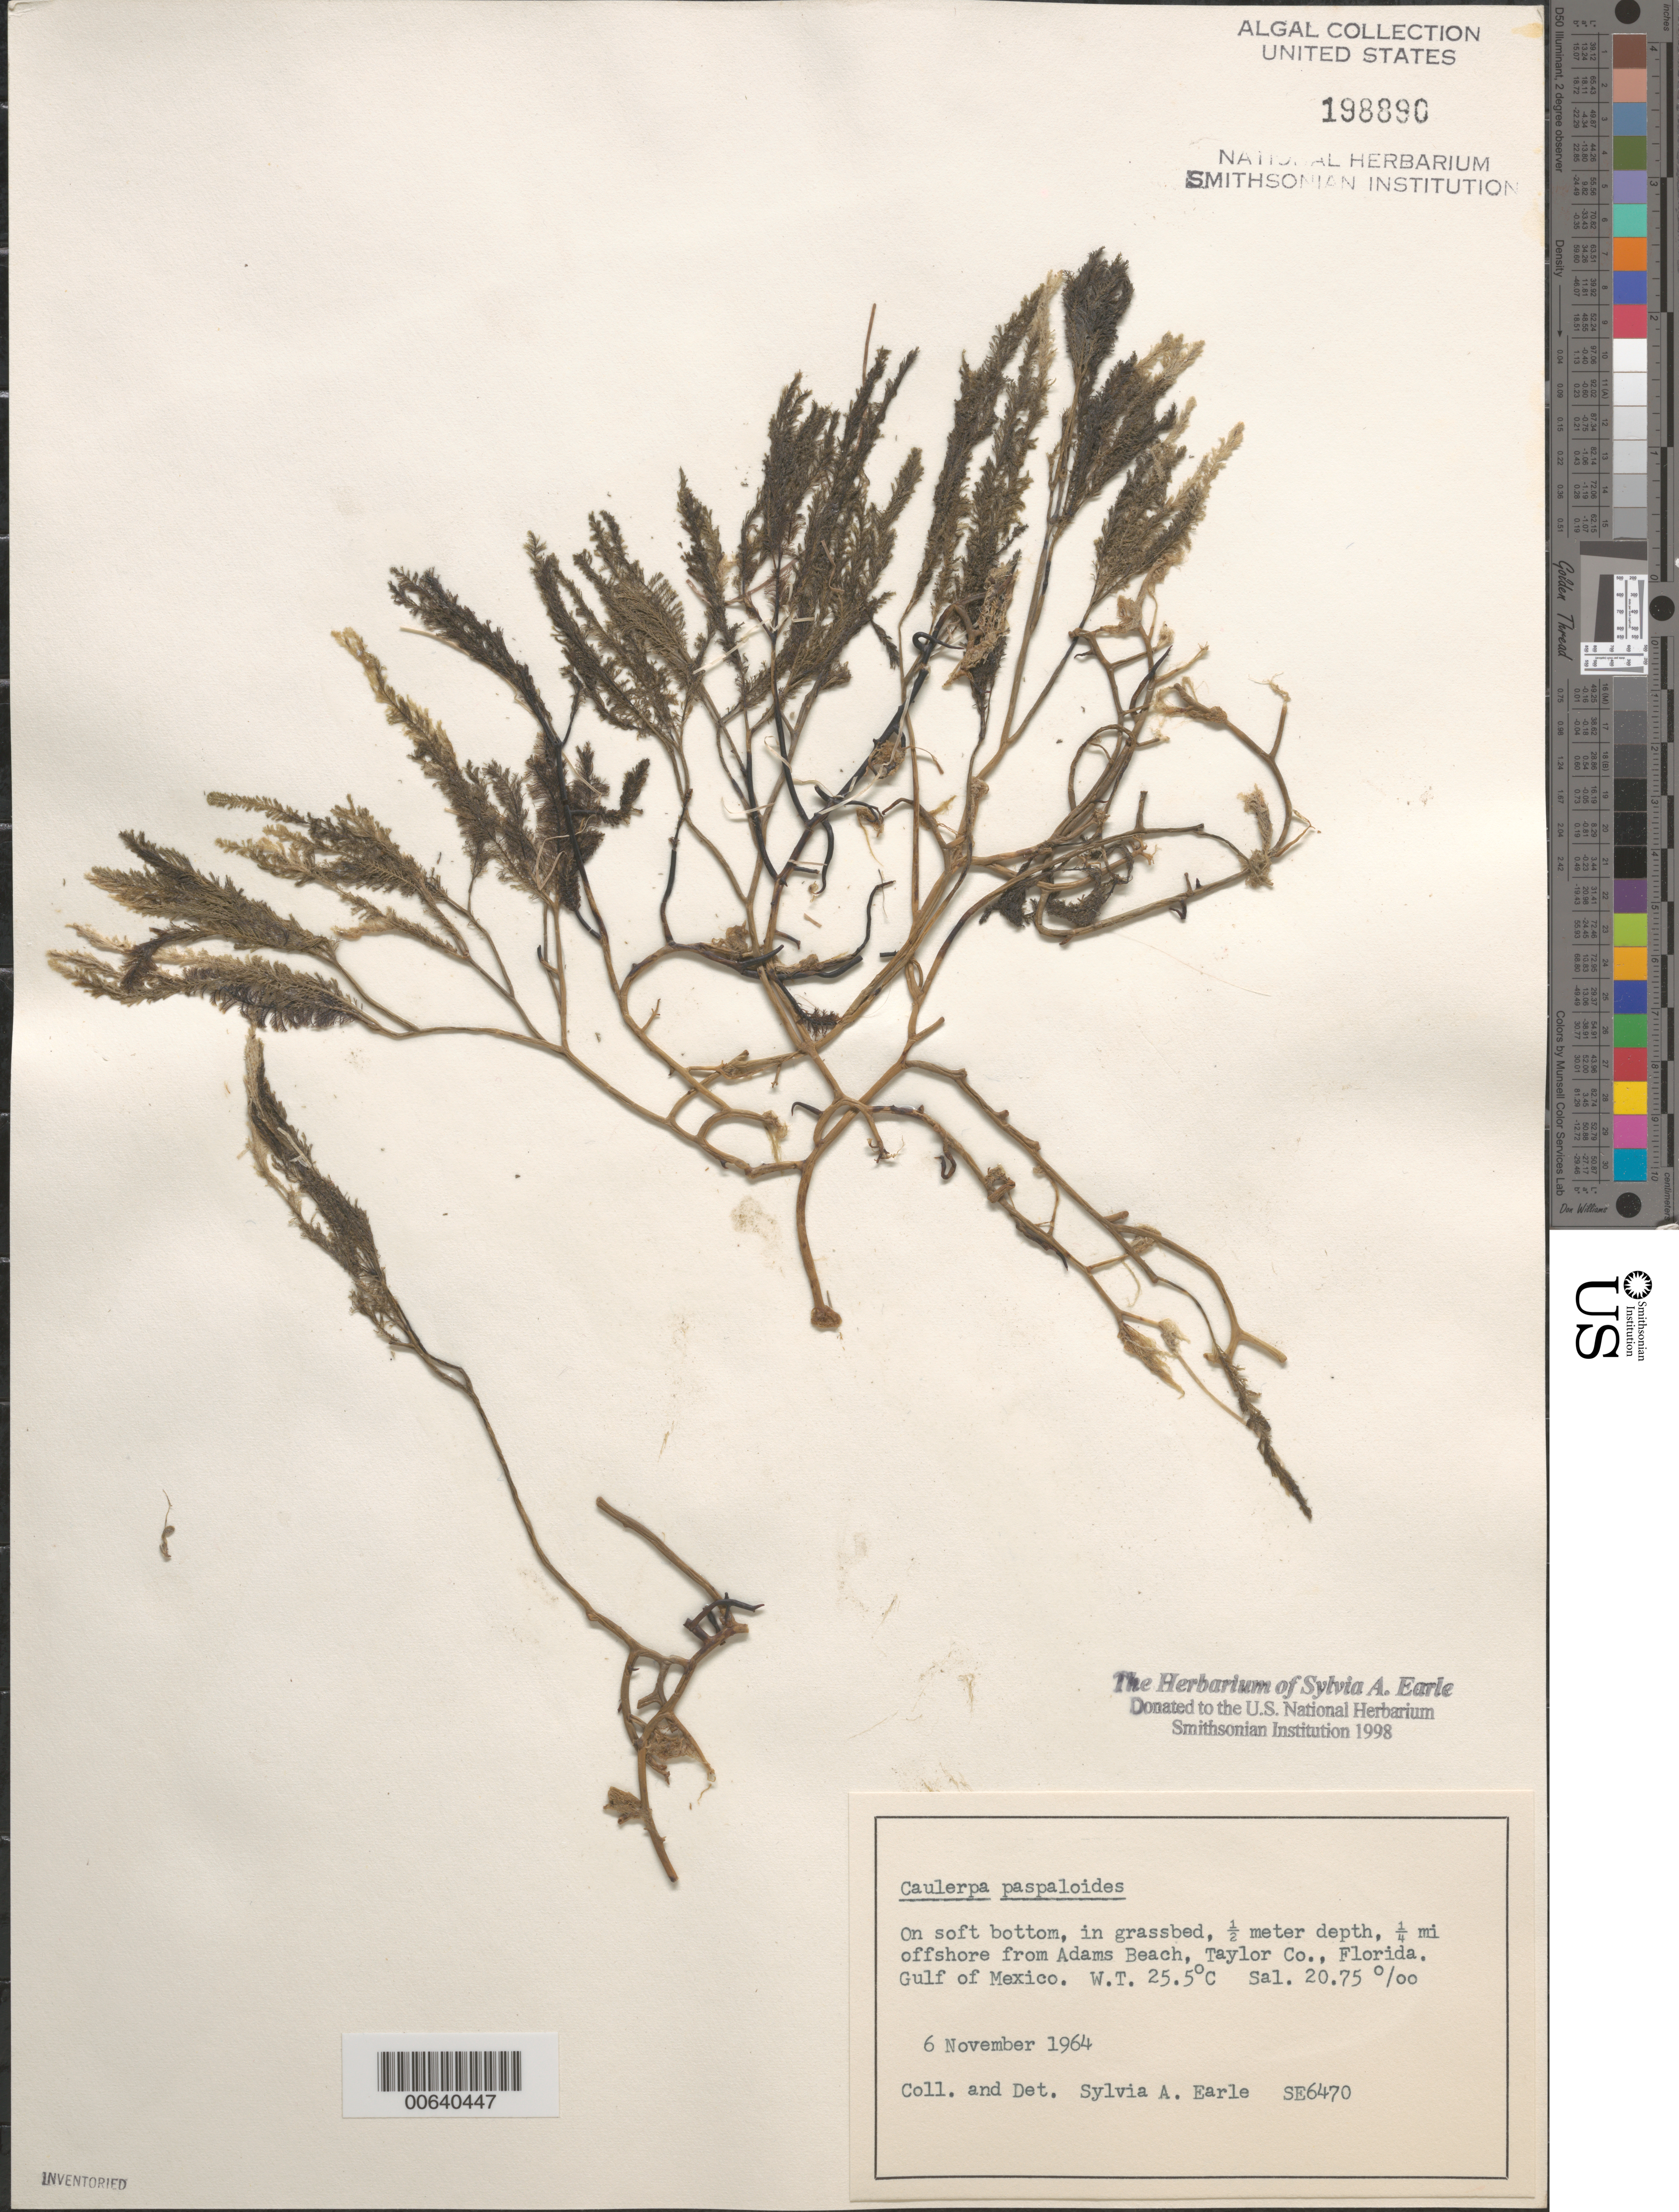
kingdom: Plantae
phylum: Chlorophyta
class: Ulvophyceae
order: Bryopsidales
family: Caulerpaceae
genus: Caulerpa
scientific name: Caulerpa paspaloides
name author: (Bory) Grev.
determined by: Earle, S. A.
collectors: S. A. Earle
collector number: Se 6470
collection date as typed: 06 Nov 1964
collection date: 1964-11-06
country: United States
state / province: Florida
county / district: Taylor County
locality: Adams Beach, 1/4th mile offshore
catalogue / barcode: US 198890